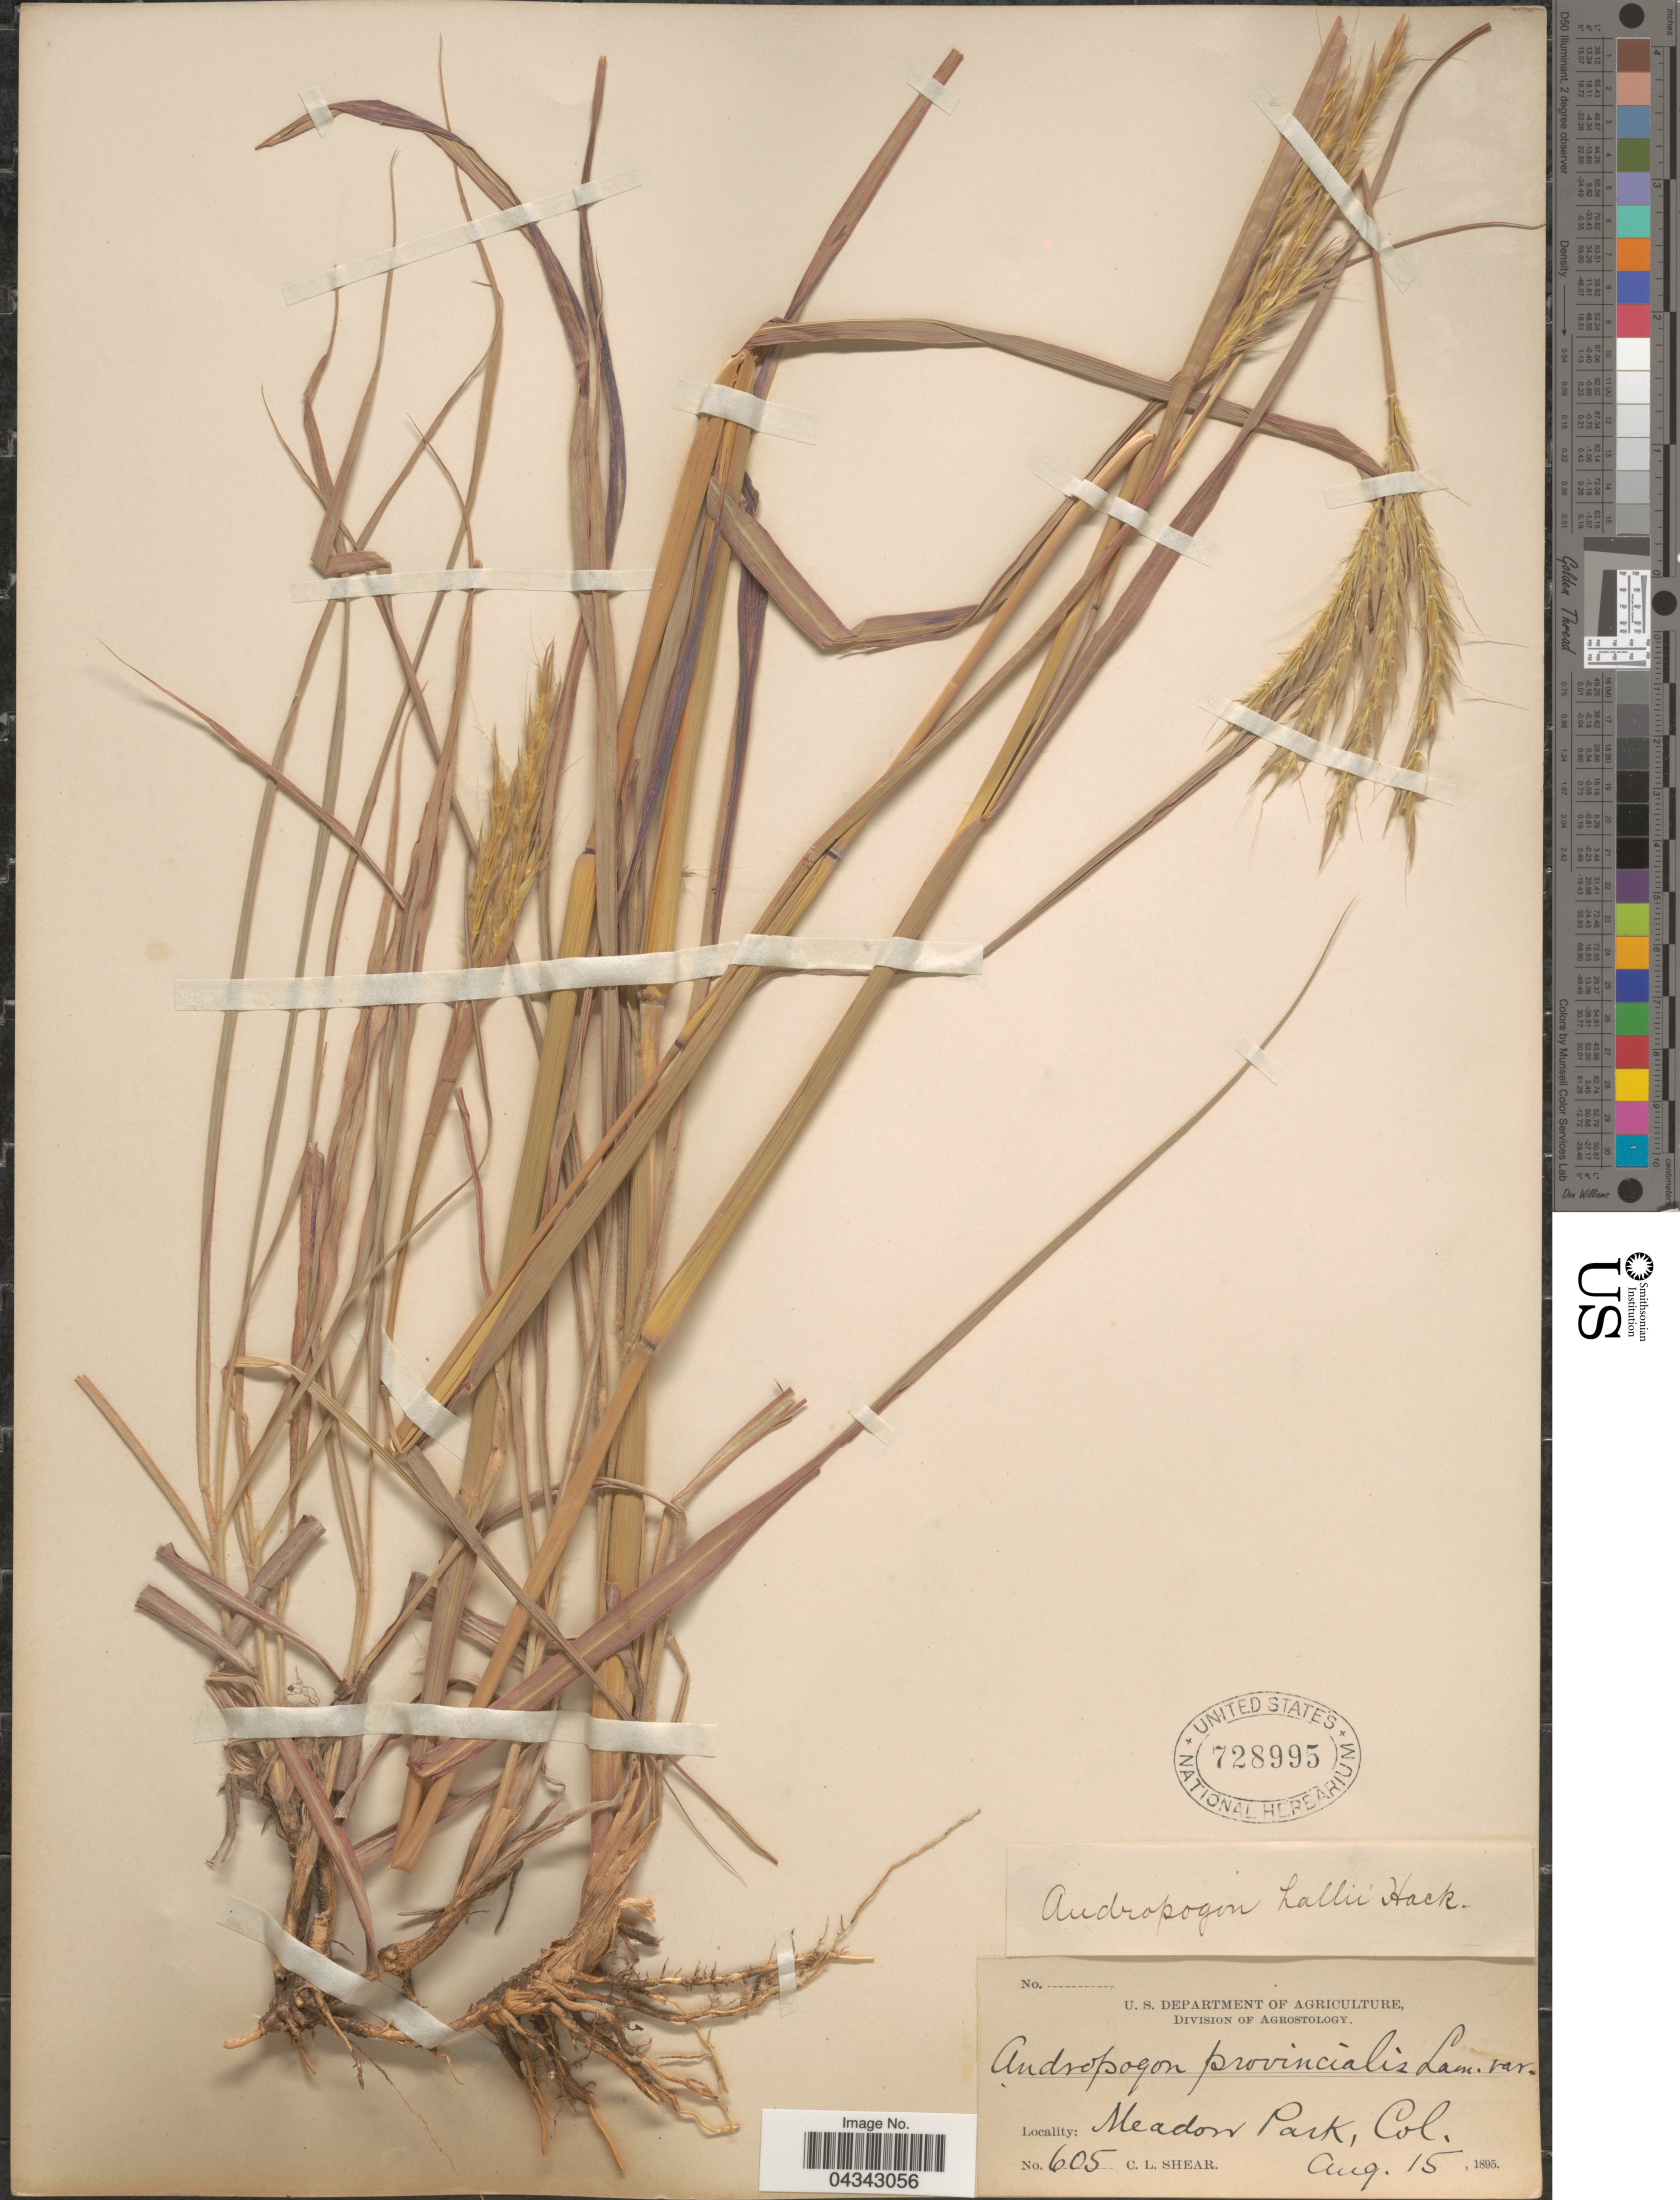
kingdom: Plantae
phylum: Tracheophyta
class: Liliopsida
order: Poales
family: Poaceae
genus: Andropogon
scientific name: Andropogon gerardii subsp. hallii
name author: (Hack.) Wipff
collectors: C. L. Shear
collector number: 605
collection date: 1895-08-15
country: United States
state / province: Colorado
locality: Meadow Park.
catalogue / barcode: US 728995